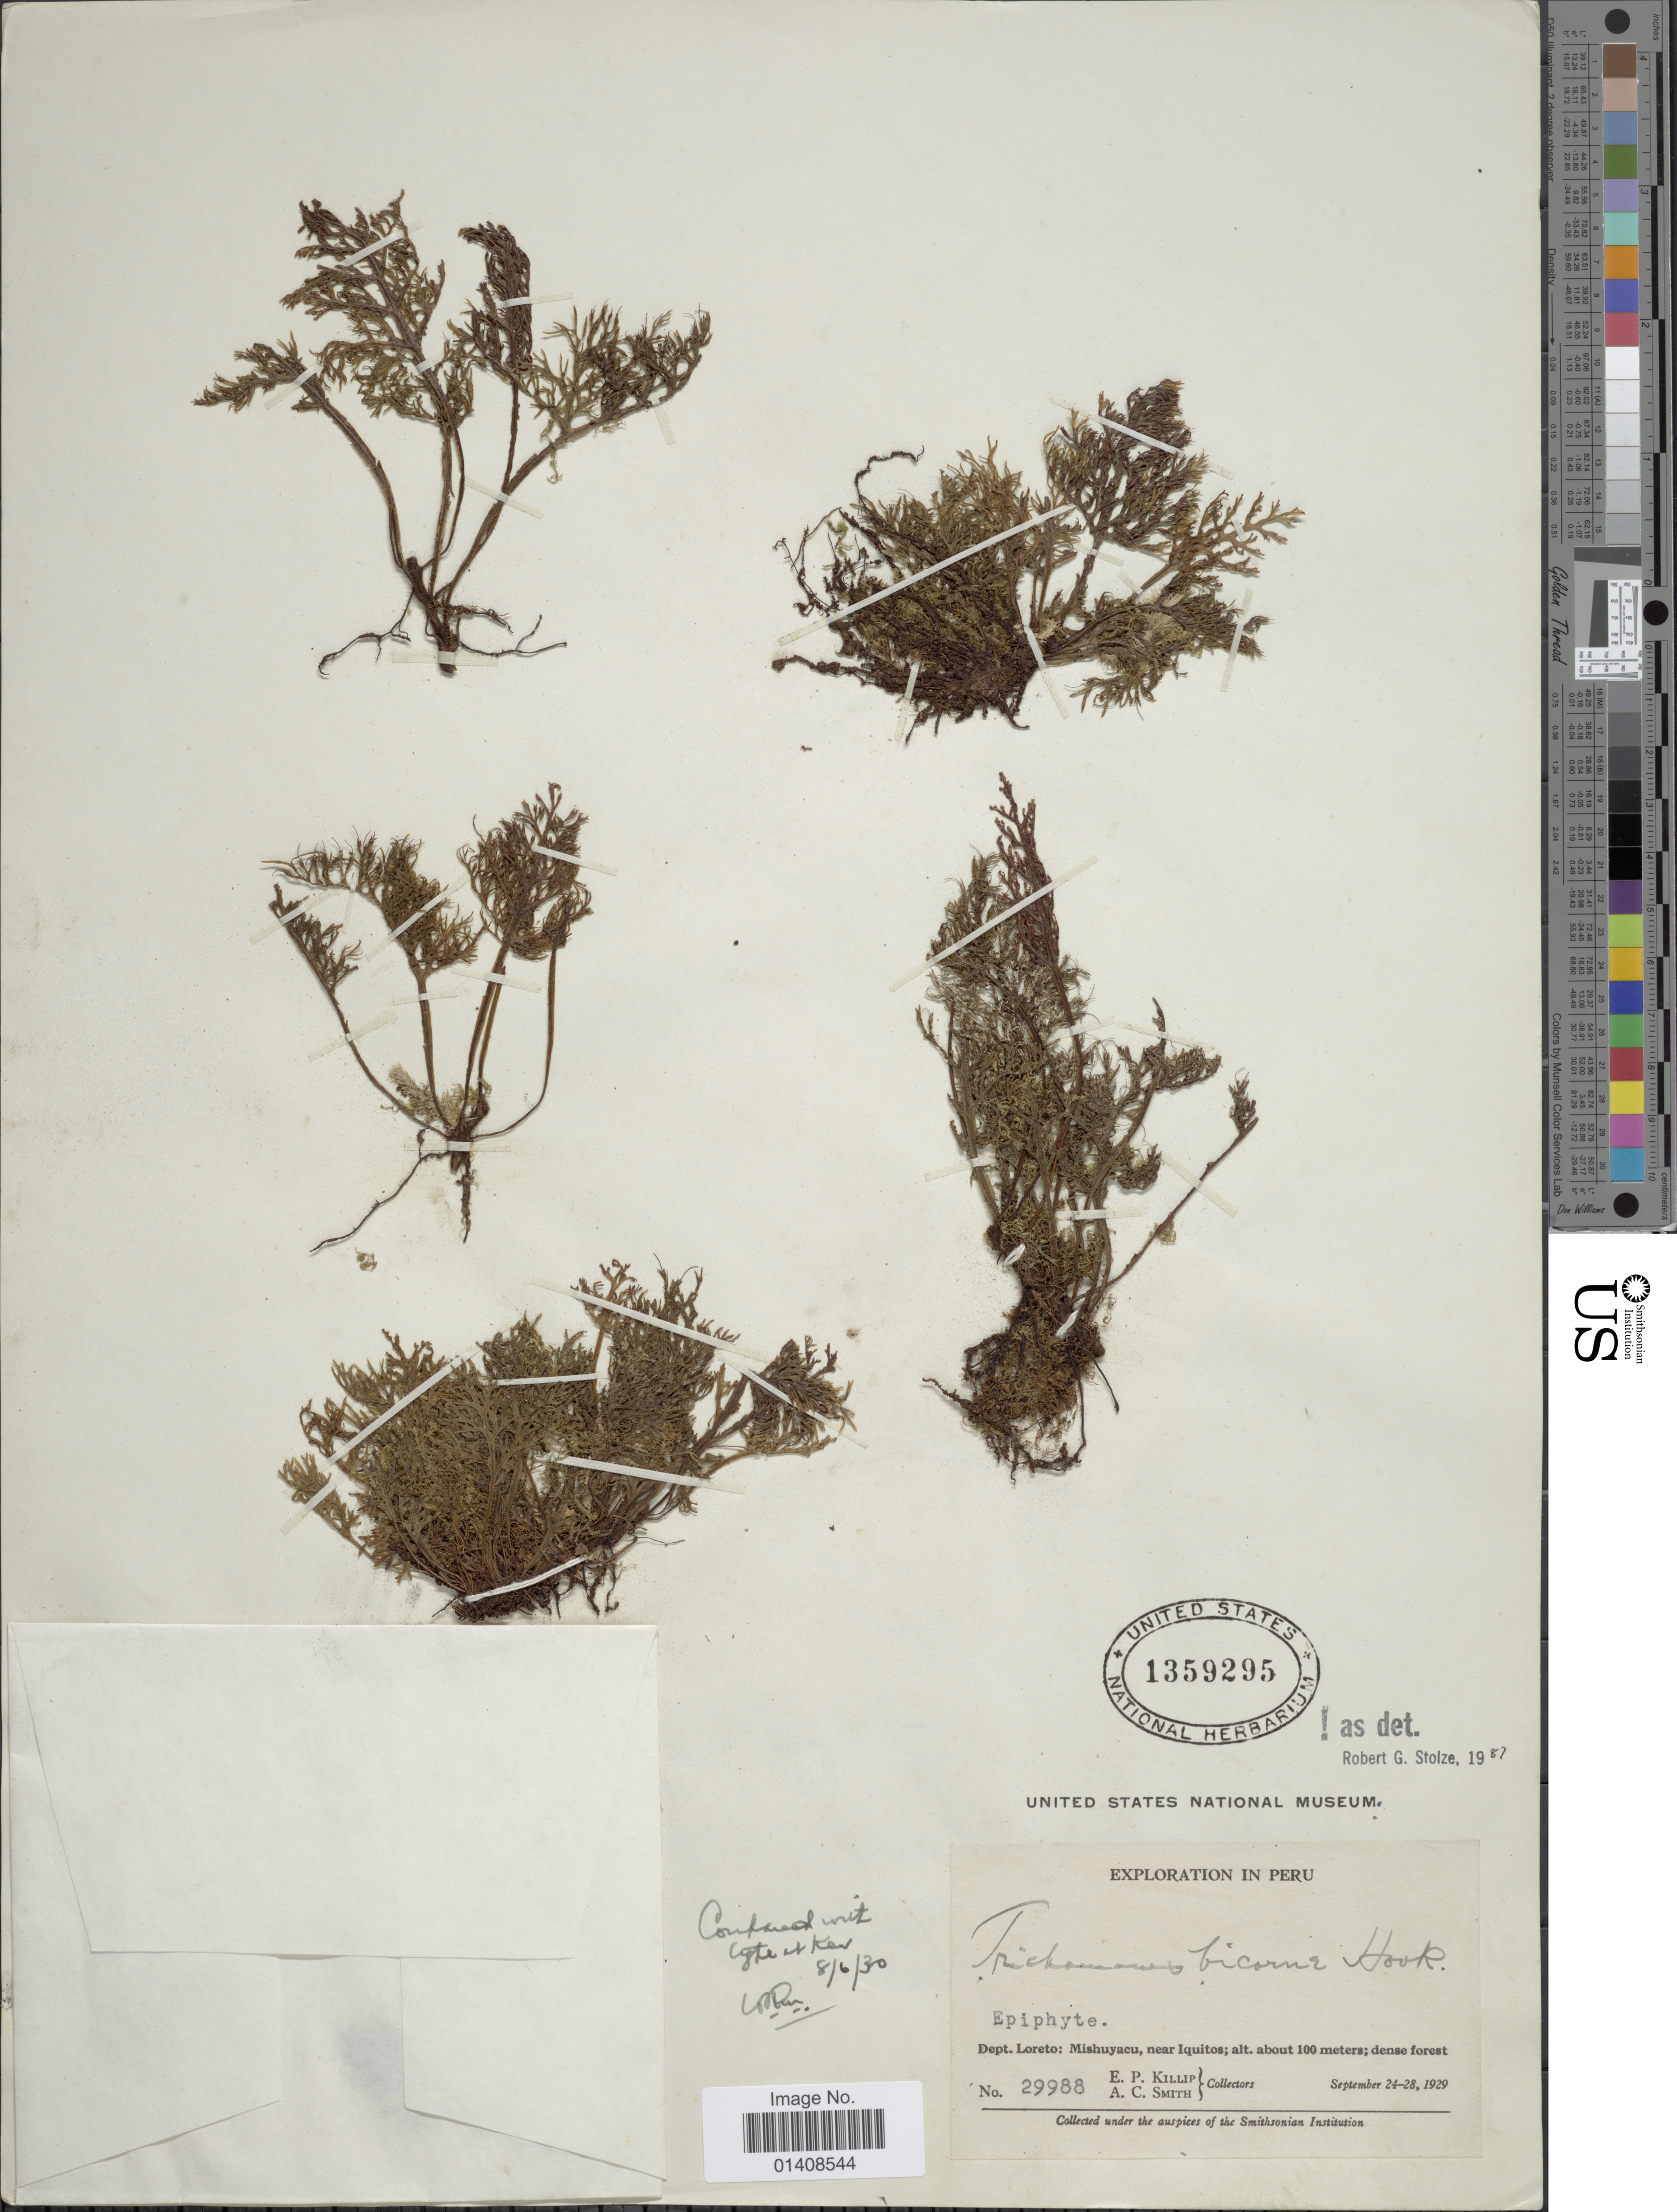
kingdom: Plantae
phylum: Tracheophyta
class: Polypodiopsida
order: Hymenophyllales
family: Hymenophyllaceae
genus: Trichomanes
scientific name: Trichomanes bicorne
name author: Hook.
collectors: E. P. Killip & A. C. Smith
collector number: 29988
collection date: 1929-09-24/1929-09-28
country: Peru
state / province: Loreto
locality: Mishuyacu, near Iquito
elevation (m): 100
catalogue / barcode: US 1359295